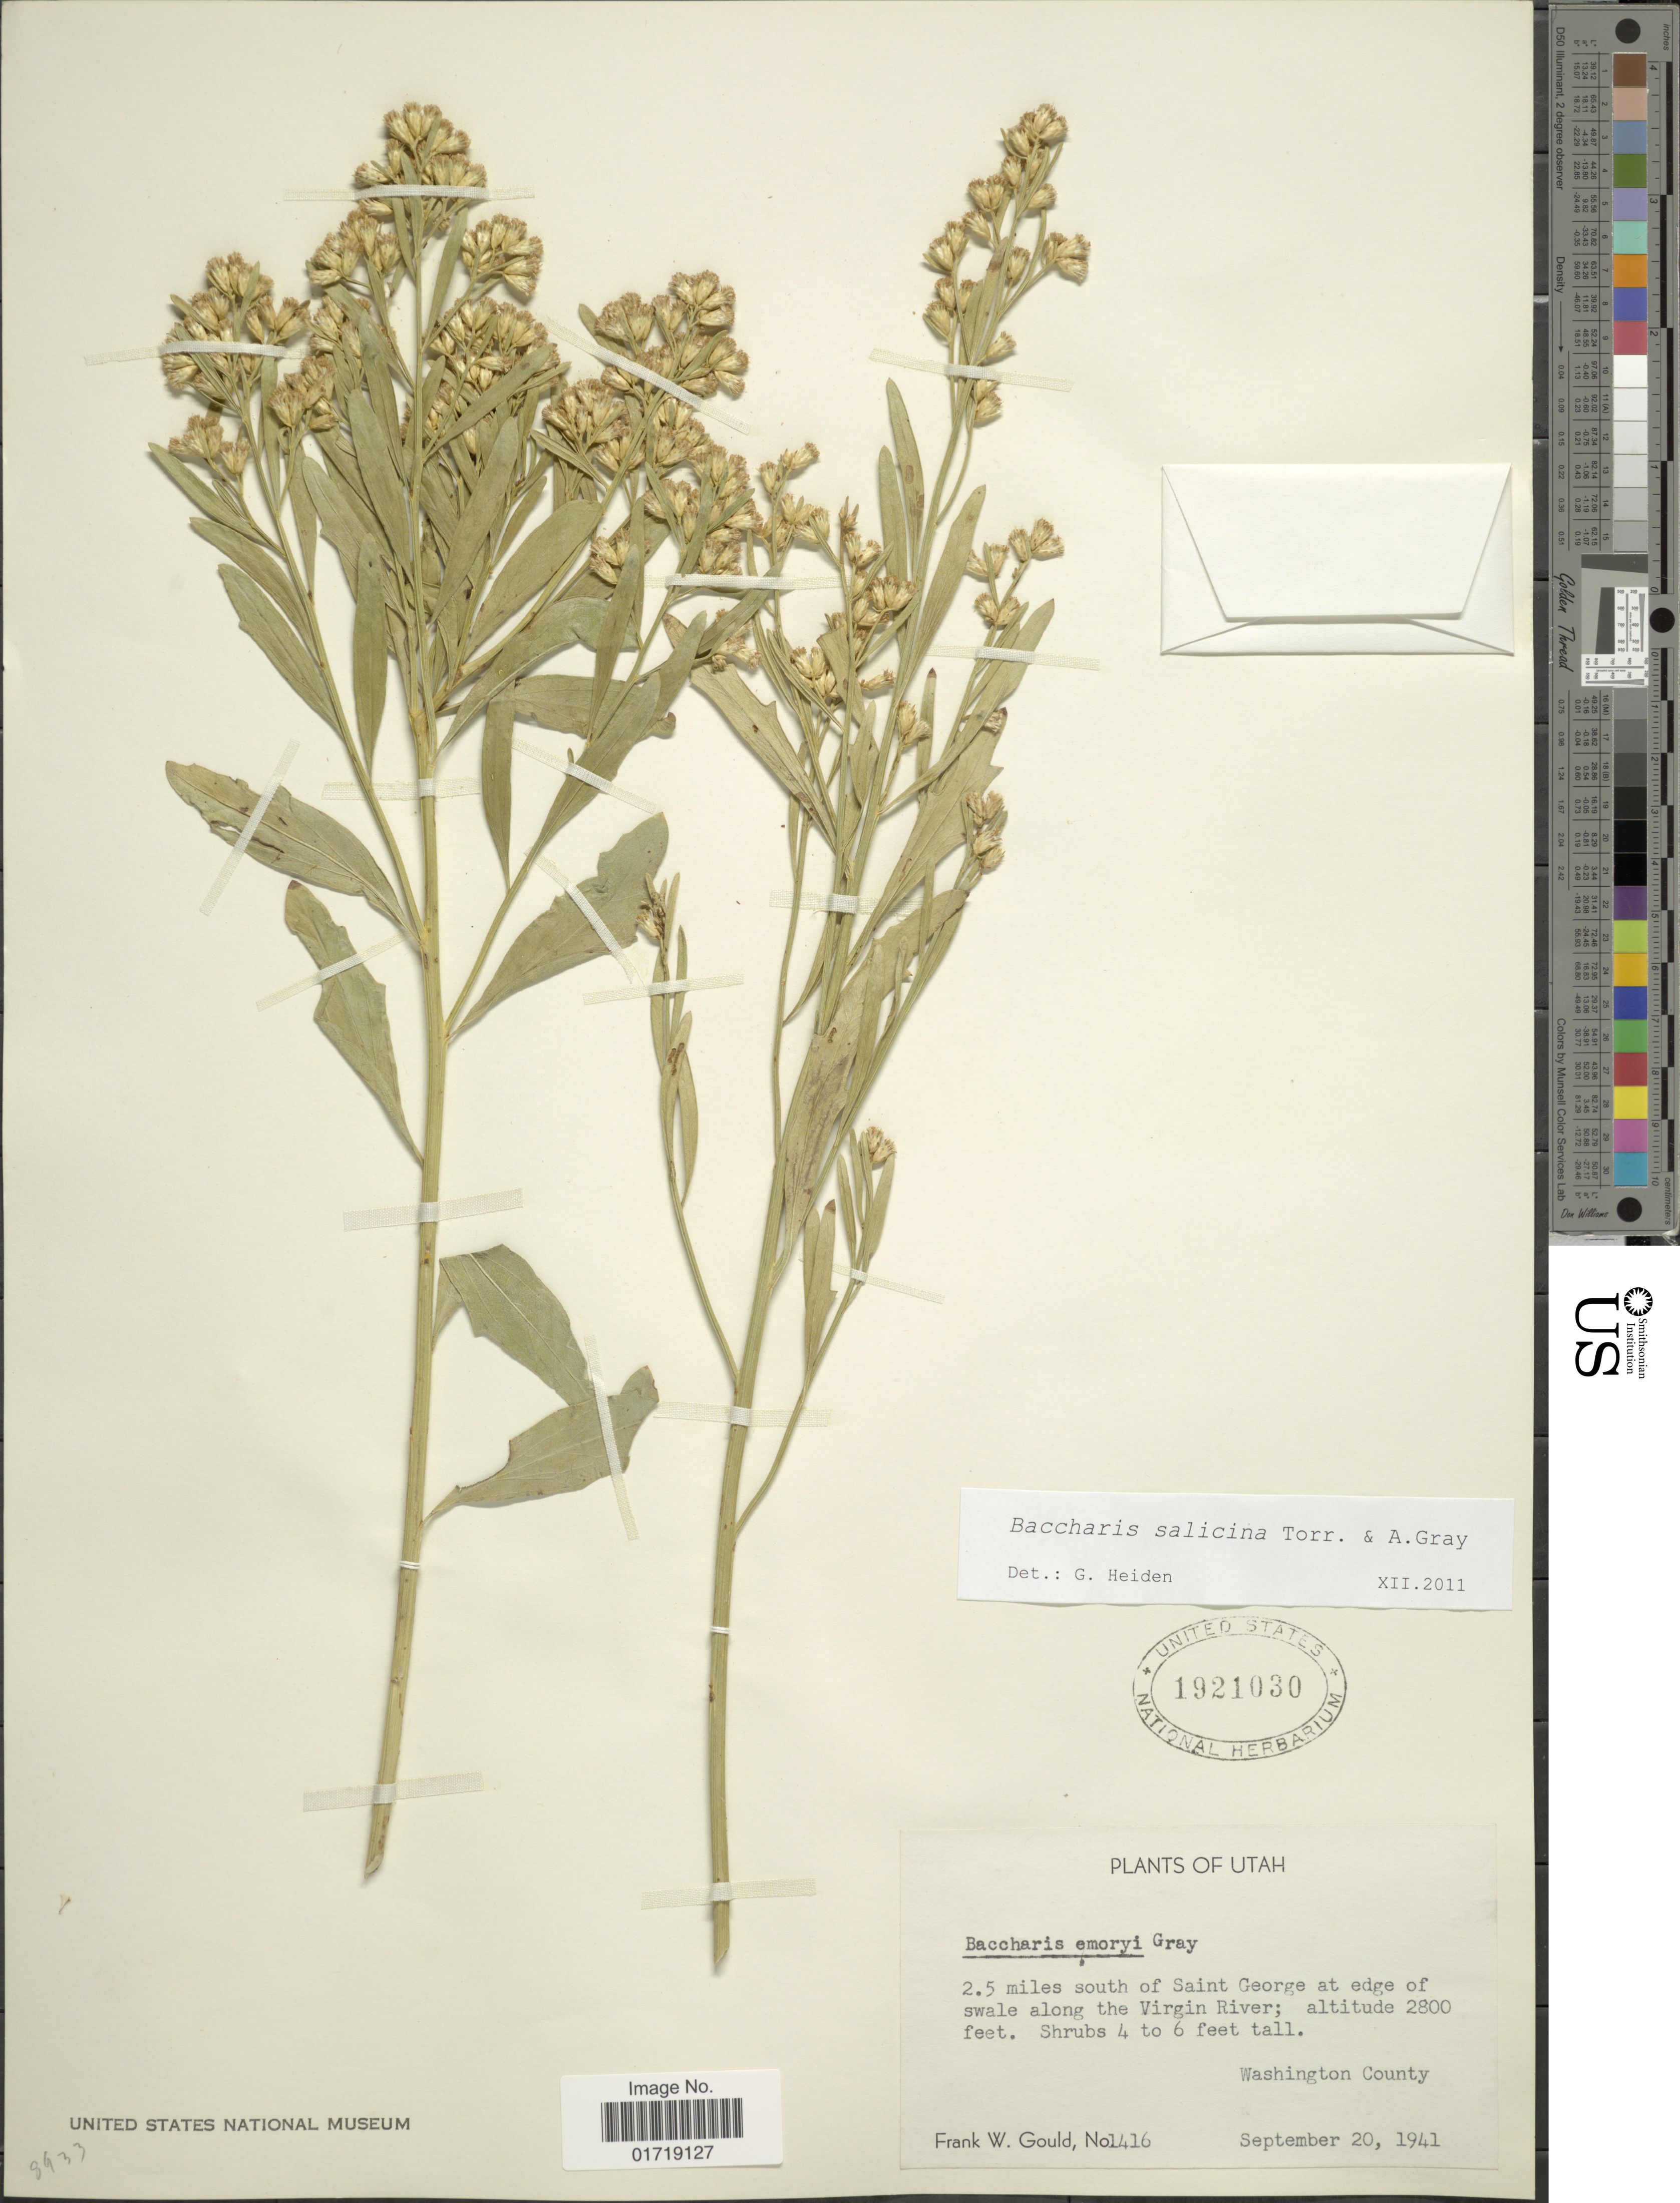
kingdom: Plantae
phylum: Tracheophyta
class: Magnoliopsida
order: Asterales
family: Asteraceae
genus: Baccharis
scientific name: Baccharis salicina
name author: Torr. & A. Gray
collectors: F. W. Gould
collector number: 1416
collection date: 1941-09-20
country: United States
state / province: Utah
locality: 2.5 miles south of Saint George, at edge of swale along the Virgin River, Washington County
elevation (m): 853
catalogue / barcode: US 1921030